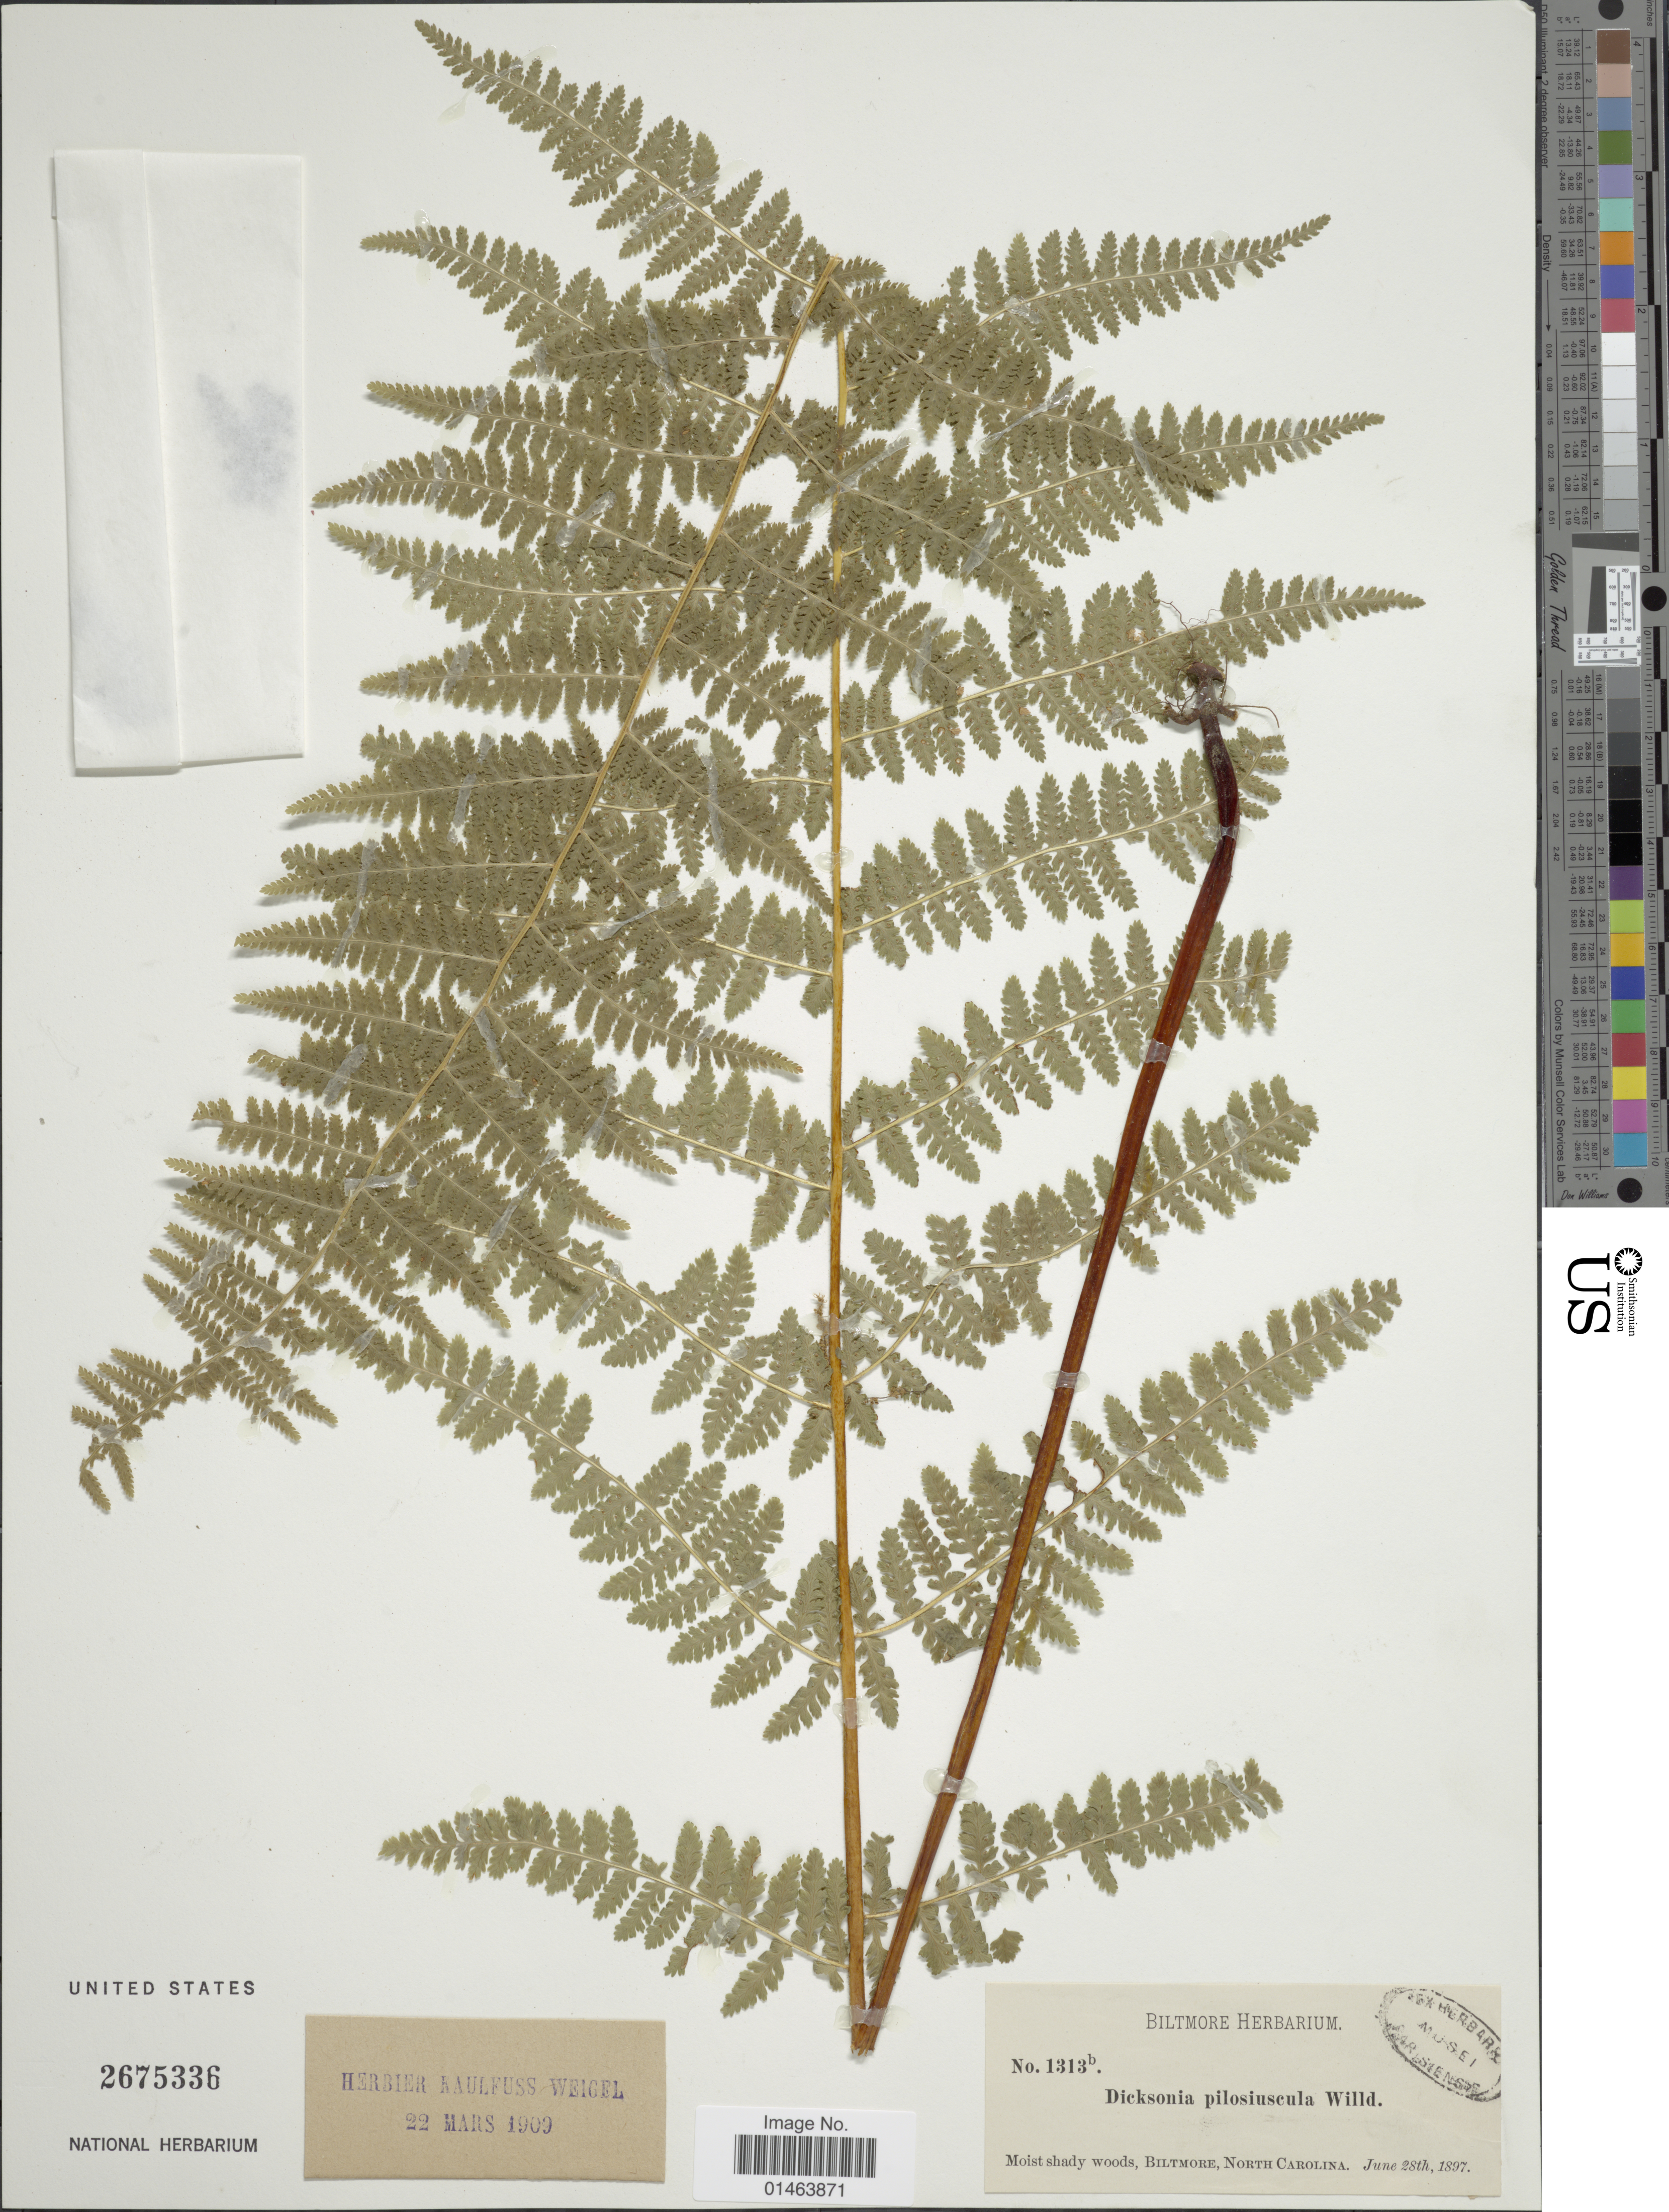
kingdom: Plantae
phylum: Tracheophyta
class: Polypodiopsida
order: Polypodiales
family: Dennstaedtiaceae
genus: Dennstaedtia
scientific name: Dennstaedtia punctilobula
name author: (Michx.) T. Moore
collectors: ex herb. Biltmore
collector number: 1313b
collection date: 1897-06-28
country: United States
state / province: North Carolina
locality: North Carolina, Moist shady woods, Biltmore.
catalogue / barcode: US 2675336